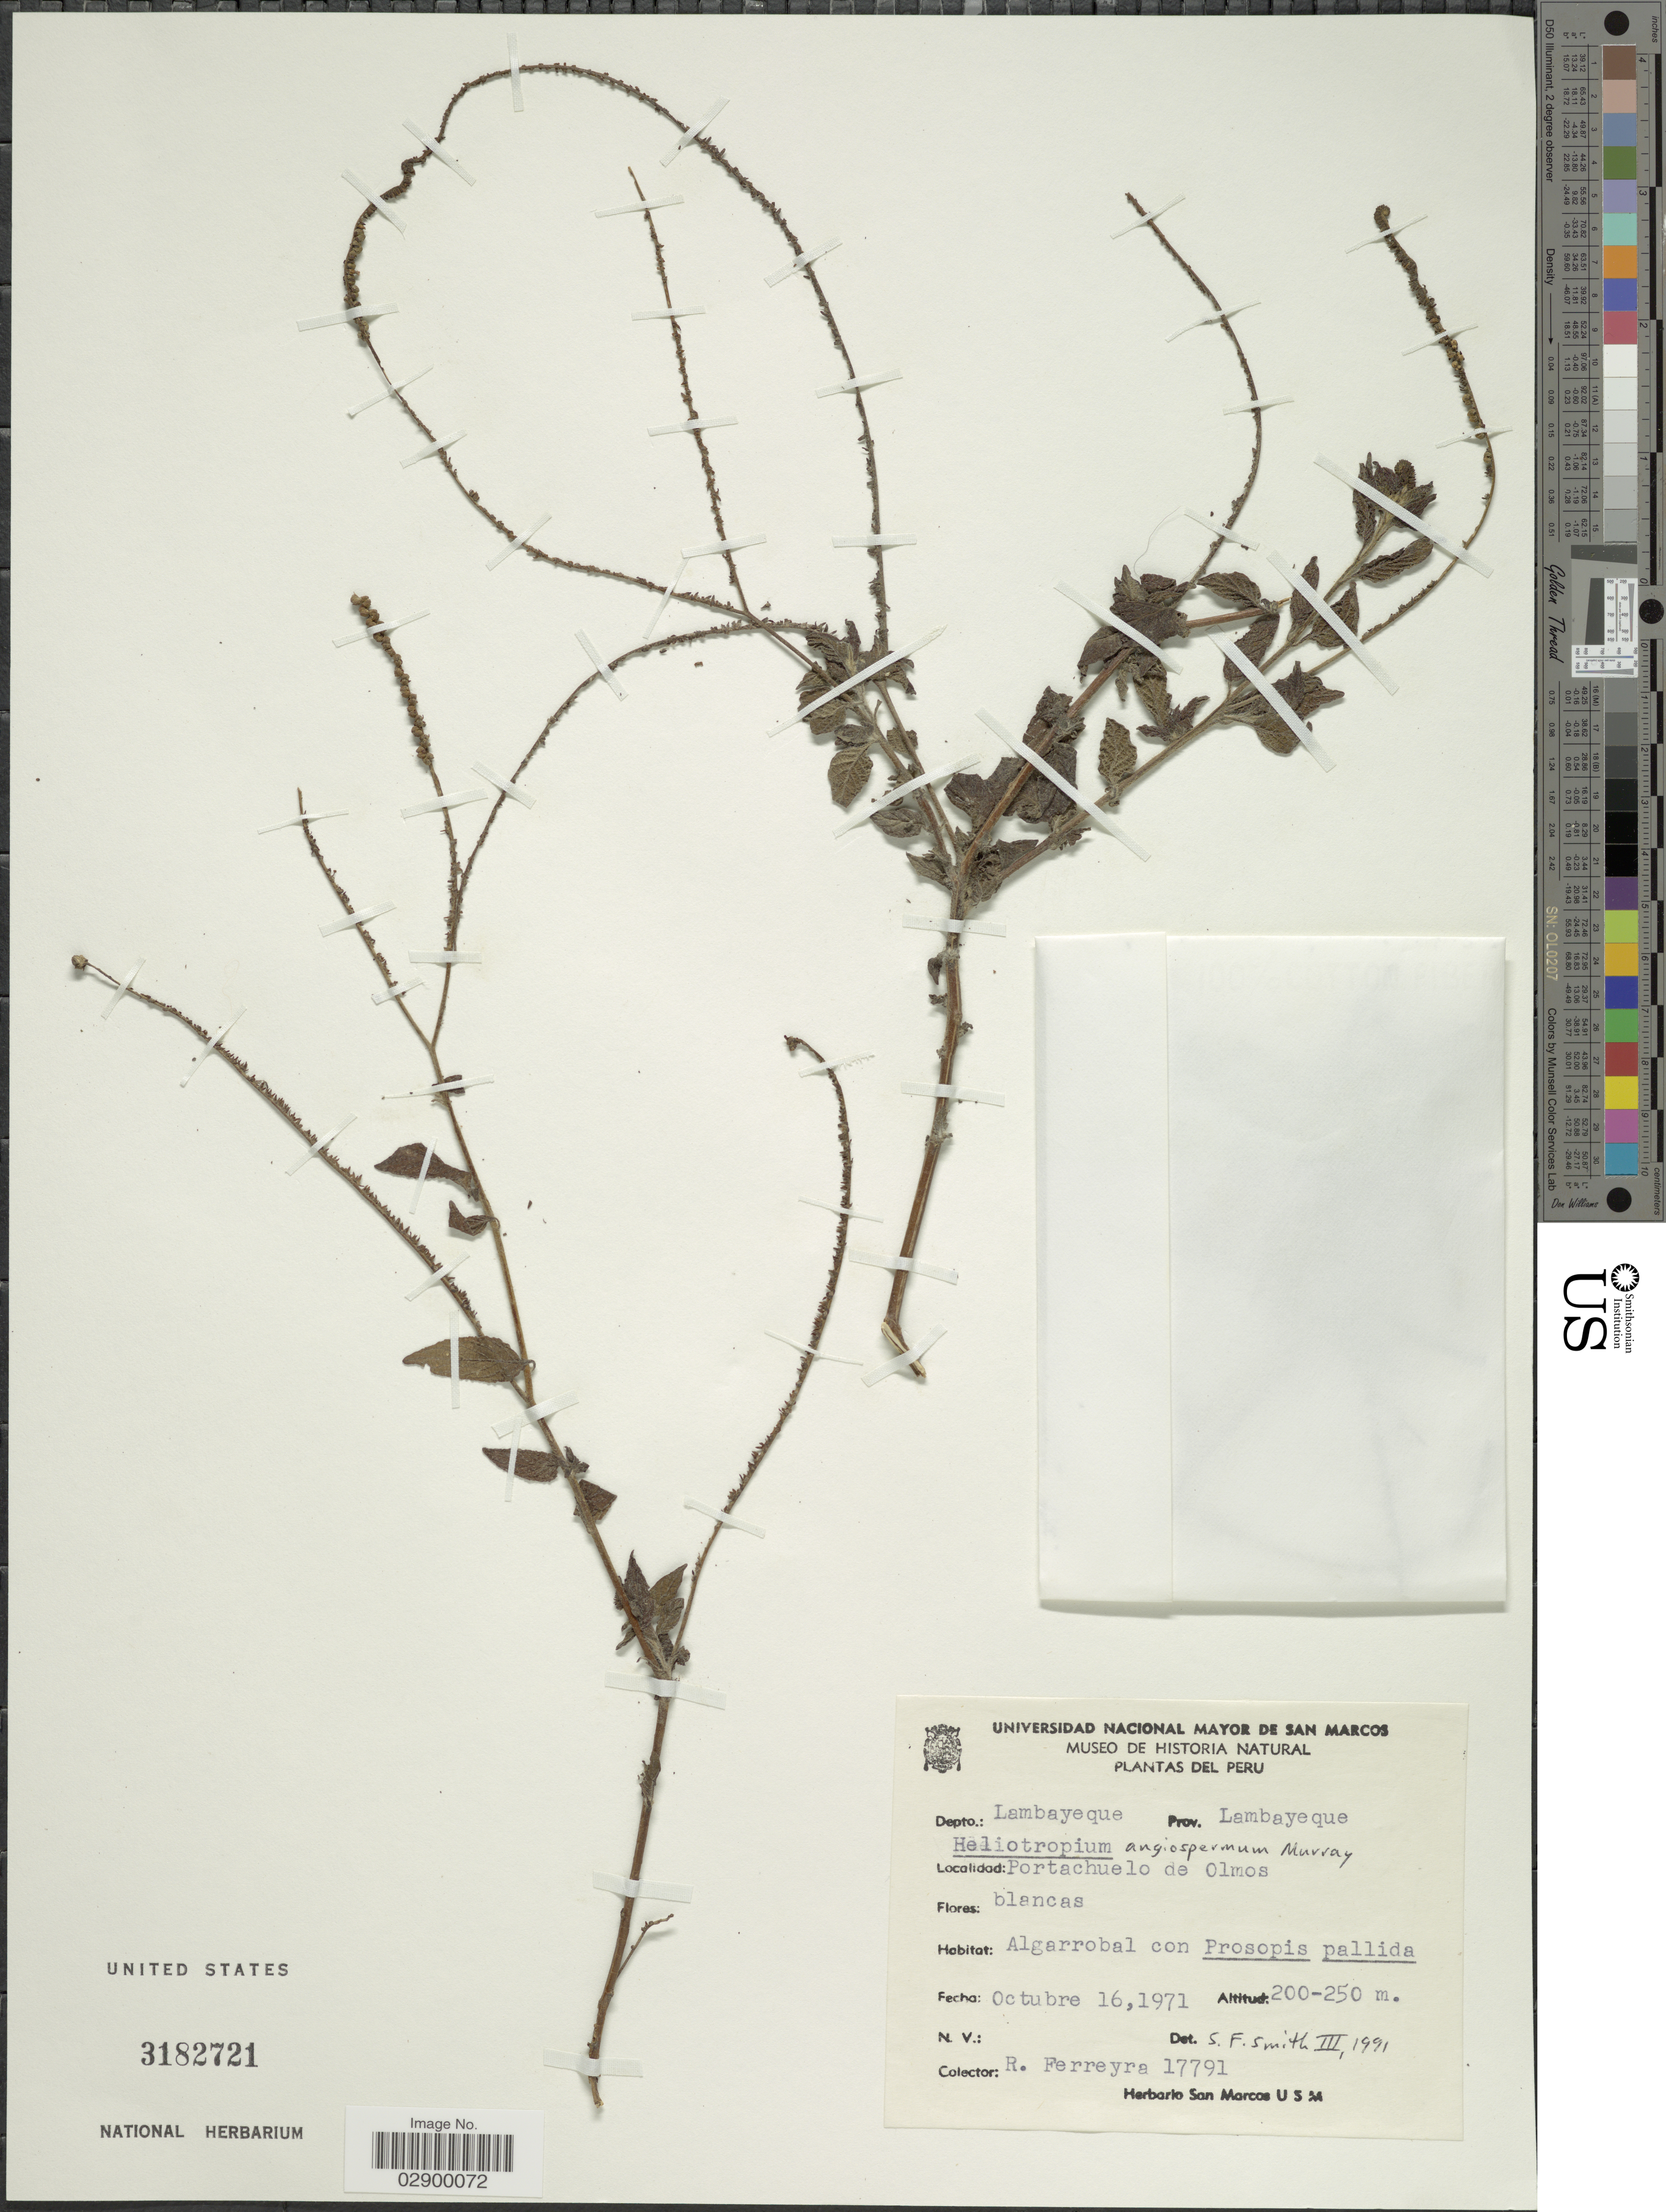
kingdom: Plantae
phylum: Tracheophyta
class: Magnoliopsida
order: Boraginales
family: Heliotropiaceae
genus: Heliotropium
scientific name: Heliotropium angiospermum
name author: Murray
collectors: R. A. Ferreyra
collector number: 17791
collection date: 1971-10-16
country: Peru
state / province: Lambayeque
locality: Depto.: Lambayeque. Prov. Lambayeque. Portachuelo de Olmos.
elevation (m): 200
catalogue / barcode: US 3182721